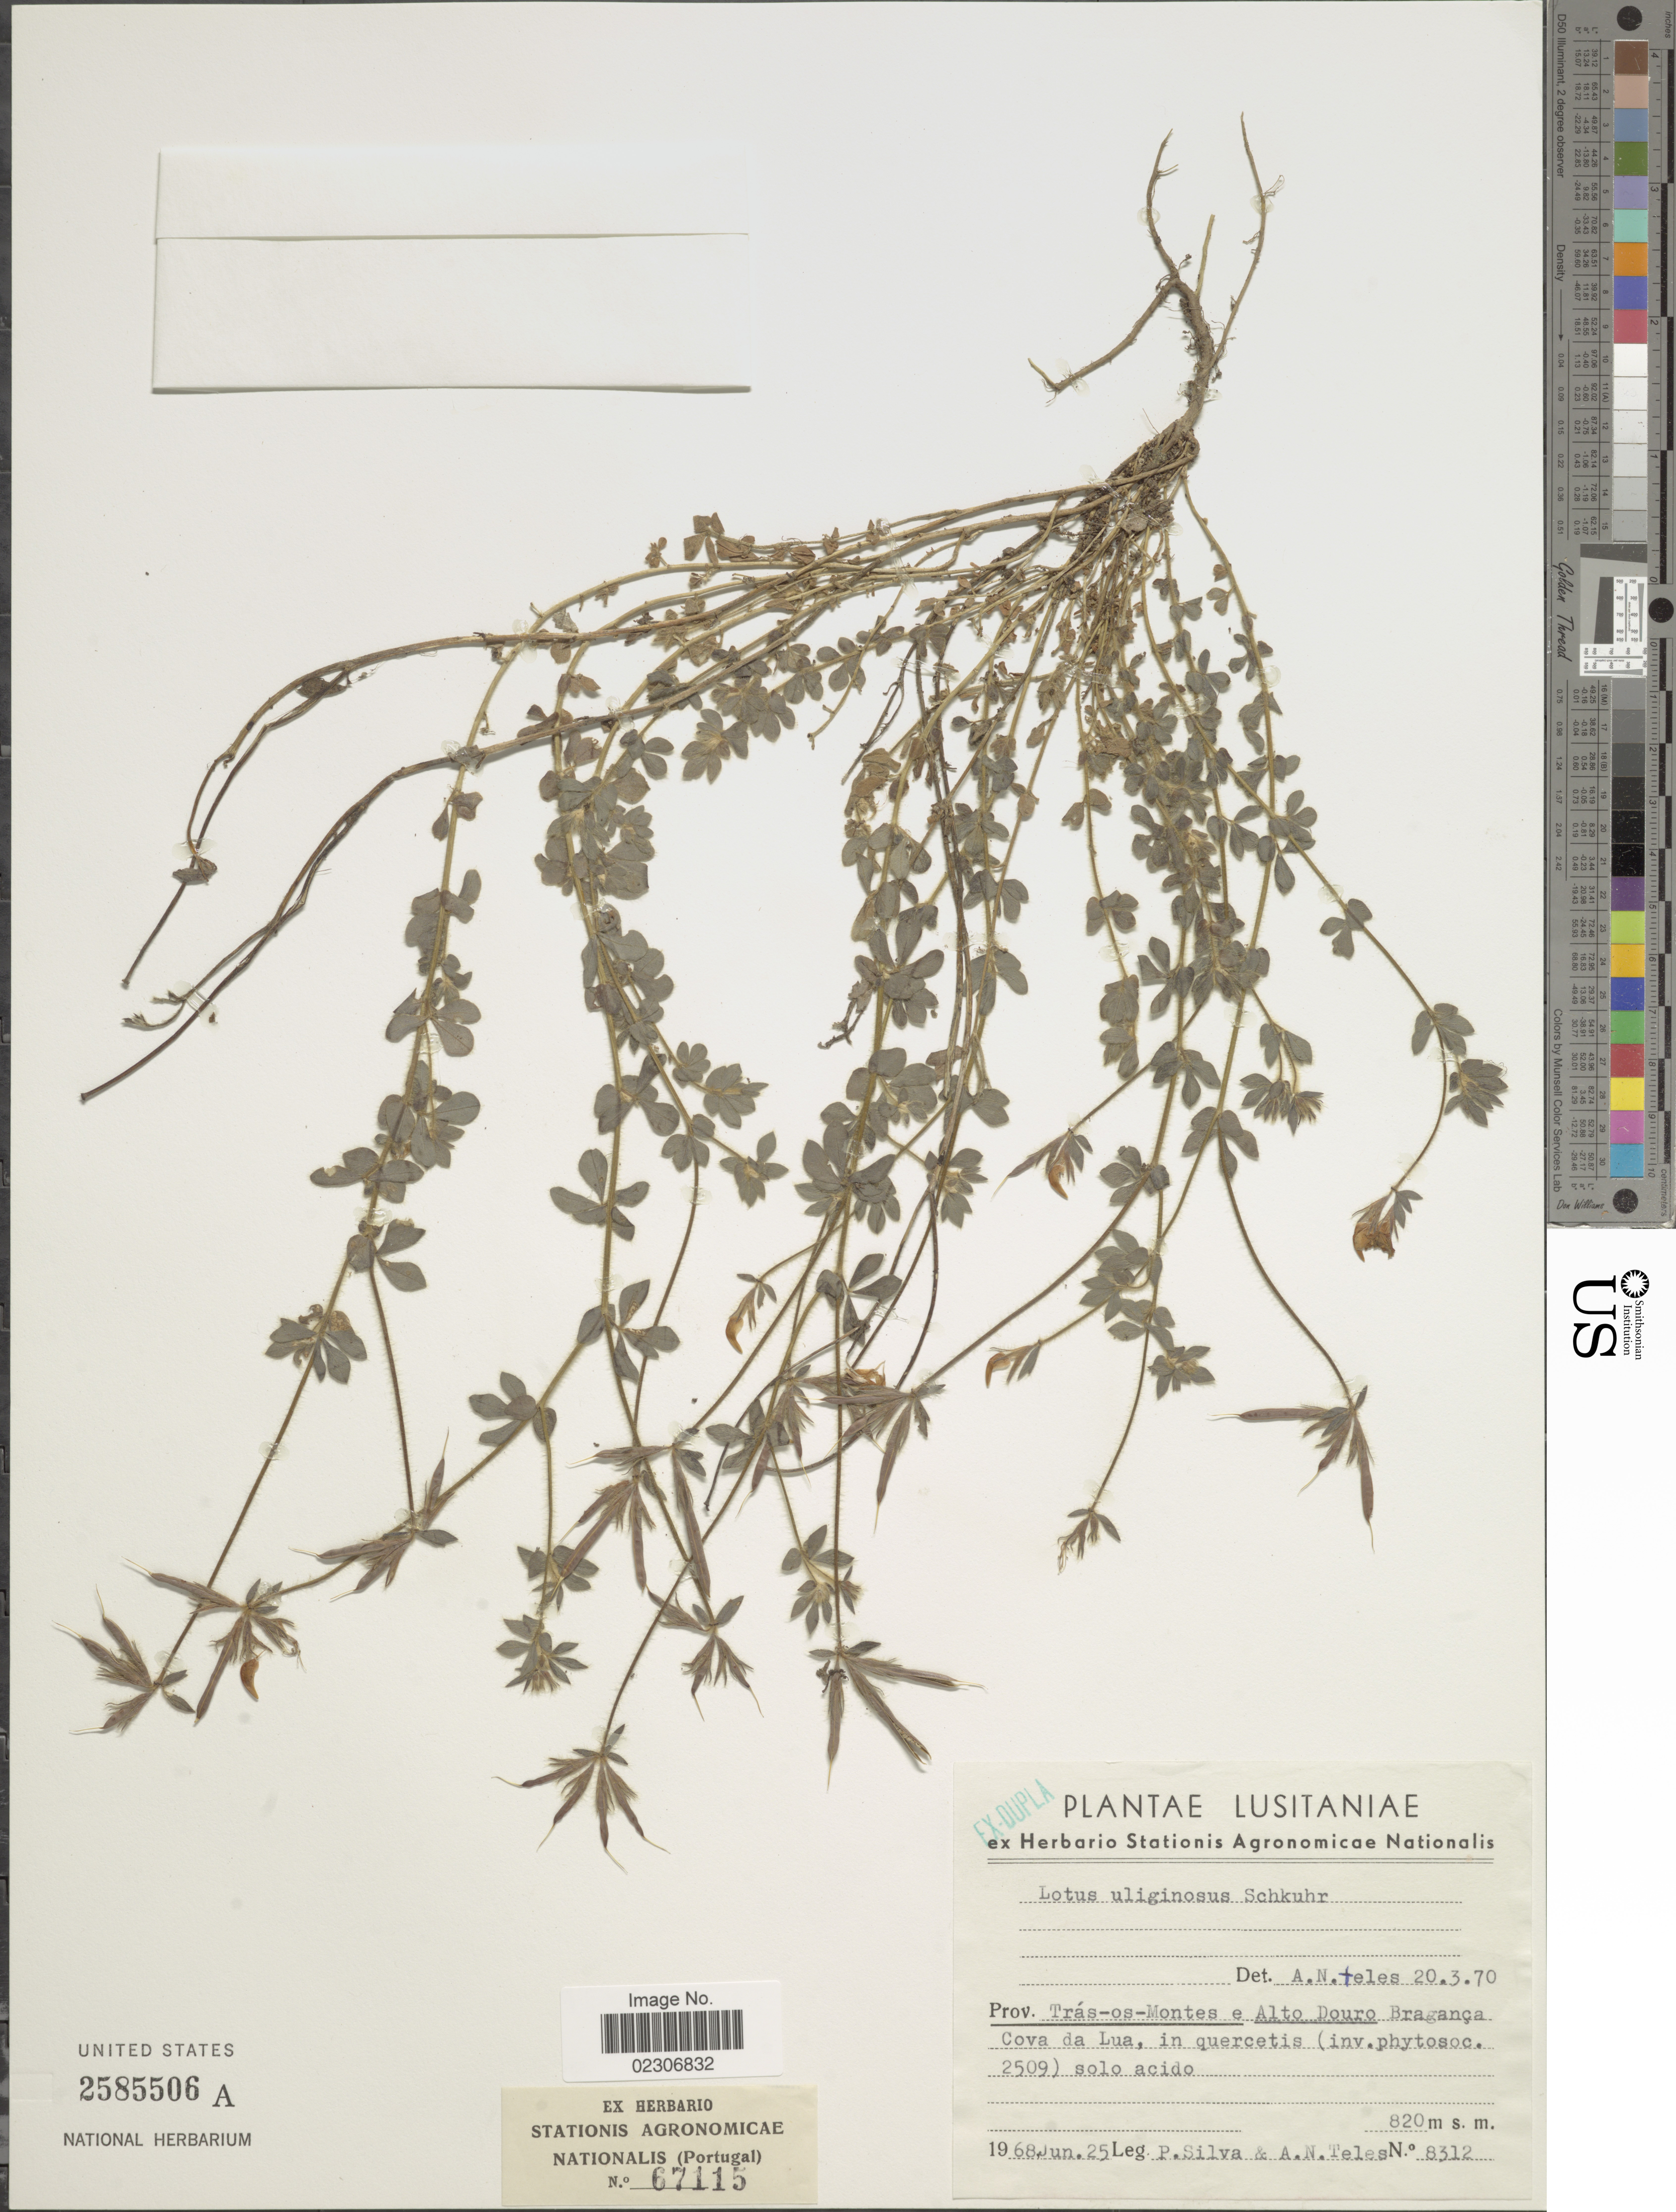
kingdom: Plantae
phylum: Tracheophyta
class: Magnoliopsida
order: Fabales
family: Fabaceae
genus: Lotus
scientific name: Lotus uliginosus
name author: Schkuhr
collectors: P. Silva & A. Teles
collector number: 8312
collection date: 1968-06-25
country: Portugal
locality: Lustaniae, Prov. Tras-os-Montes e Alto Douro Braganca Cova da Lua, in quercetis (inv. phytosoc).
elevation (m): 820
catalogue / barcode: US 2585506A